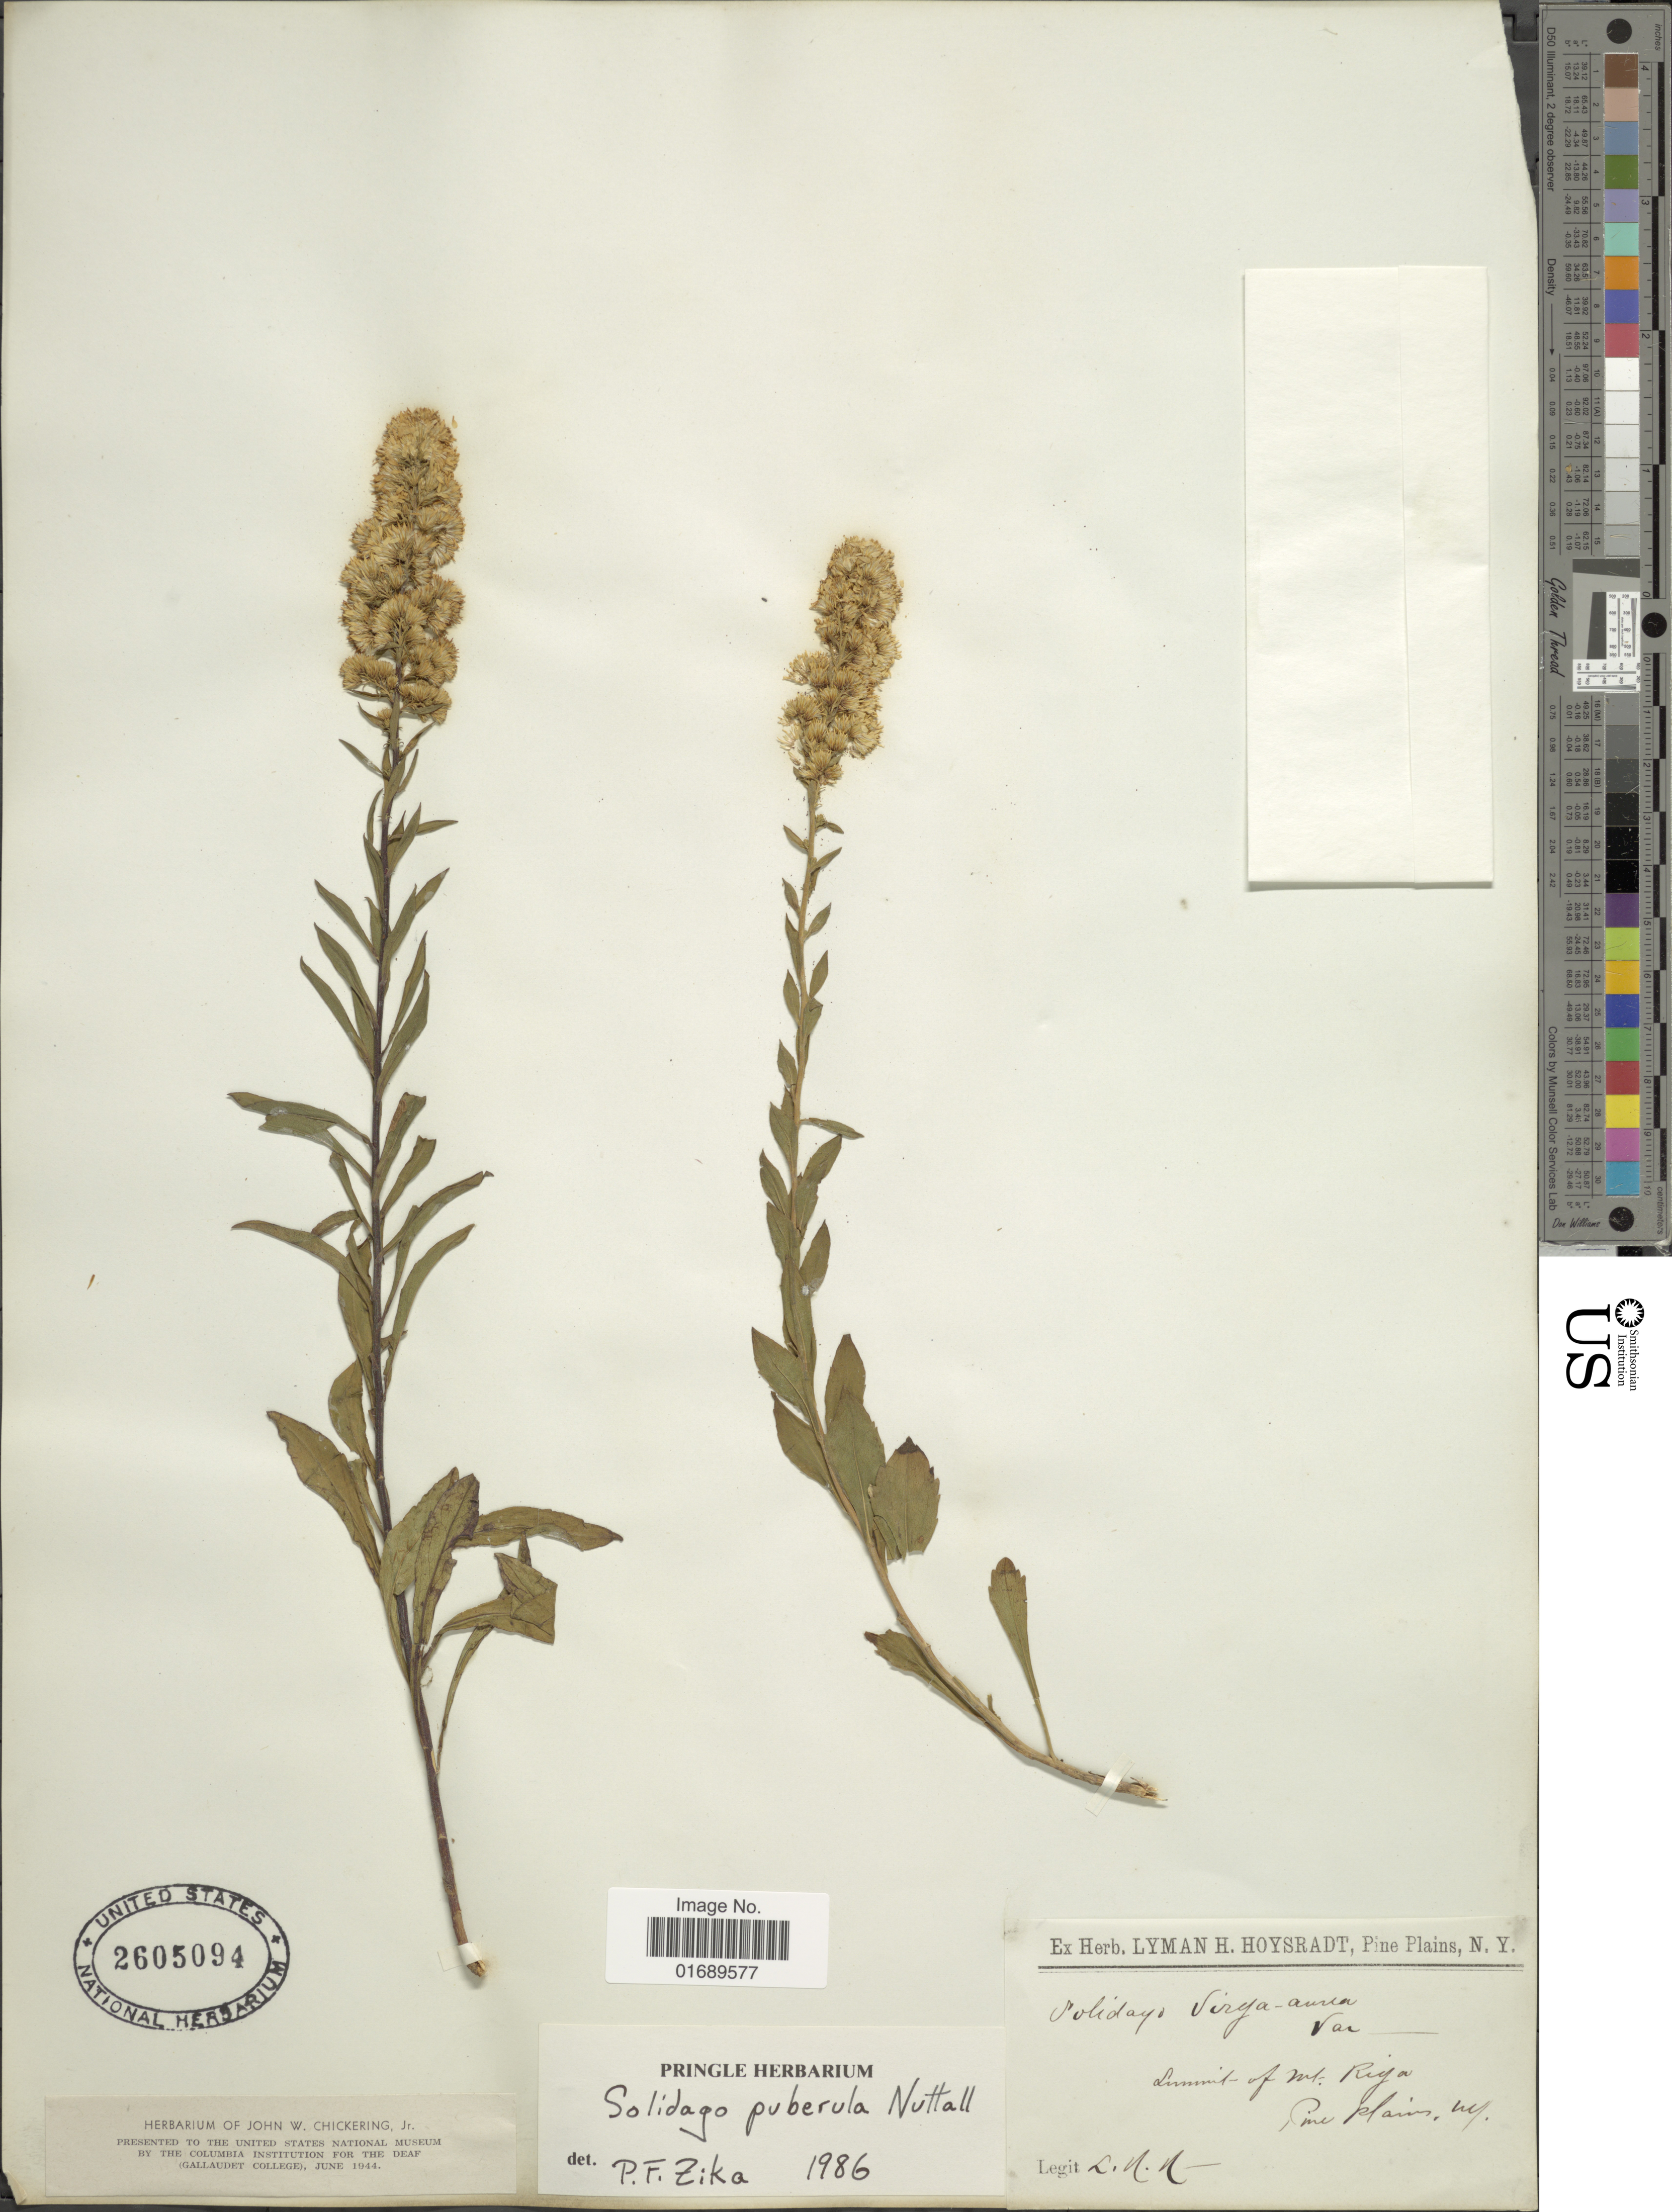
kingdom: Plantae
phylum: Tracheophyta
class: Magnoliopsida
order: Asterales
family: Asteraceae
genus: Solidago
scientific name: Solidago puberula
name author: Nutt.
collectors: L. Hoysradt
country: United States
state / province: New York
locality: Summit of Mt Riya, Pine Plains,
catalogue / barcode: US 2605094